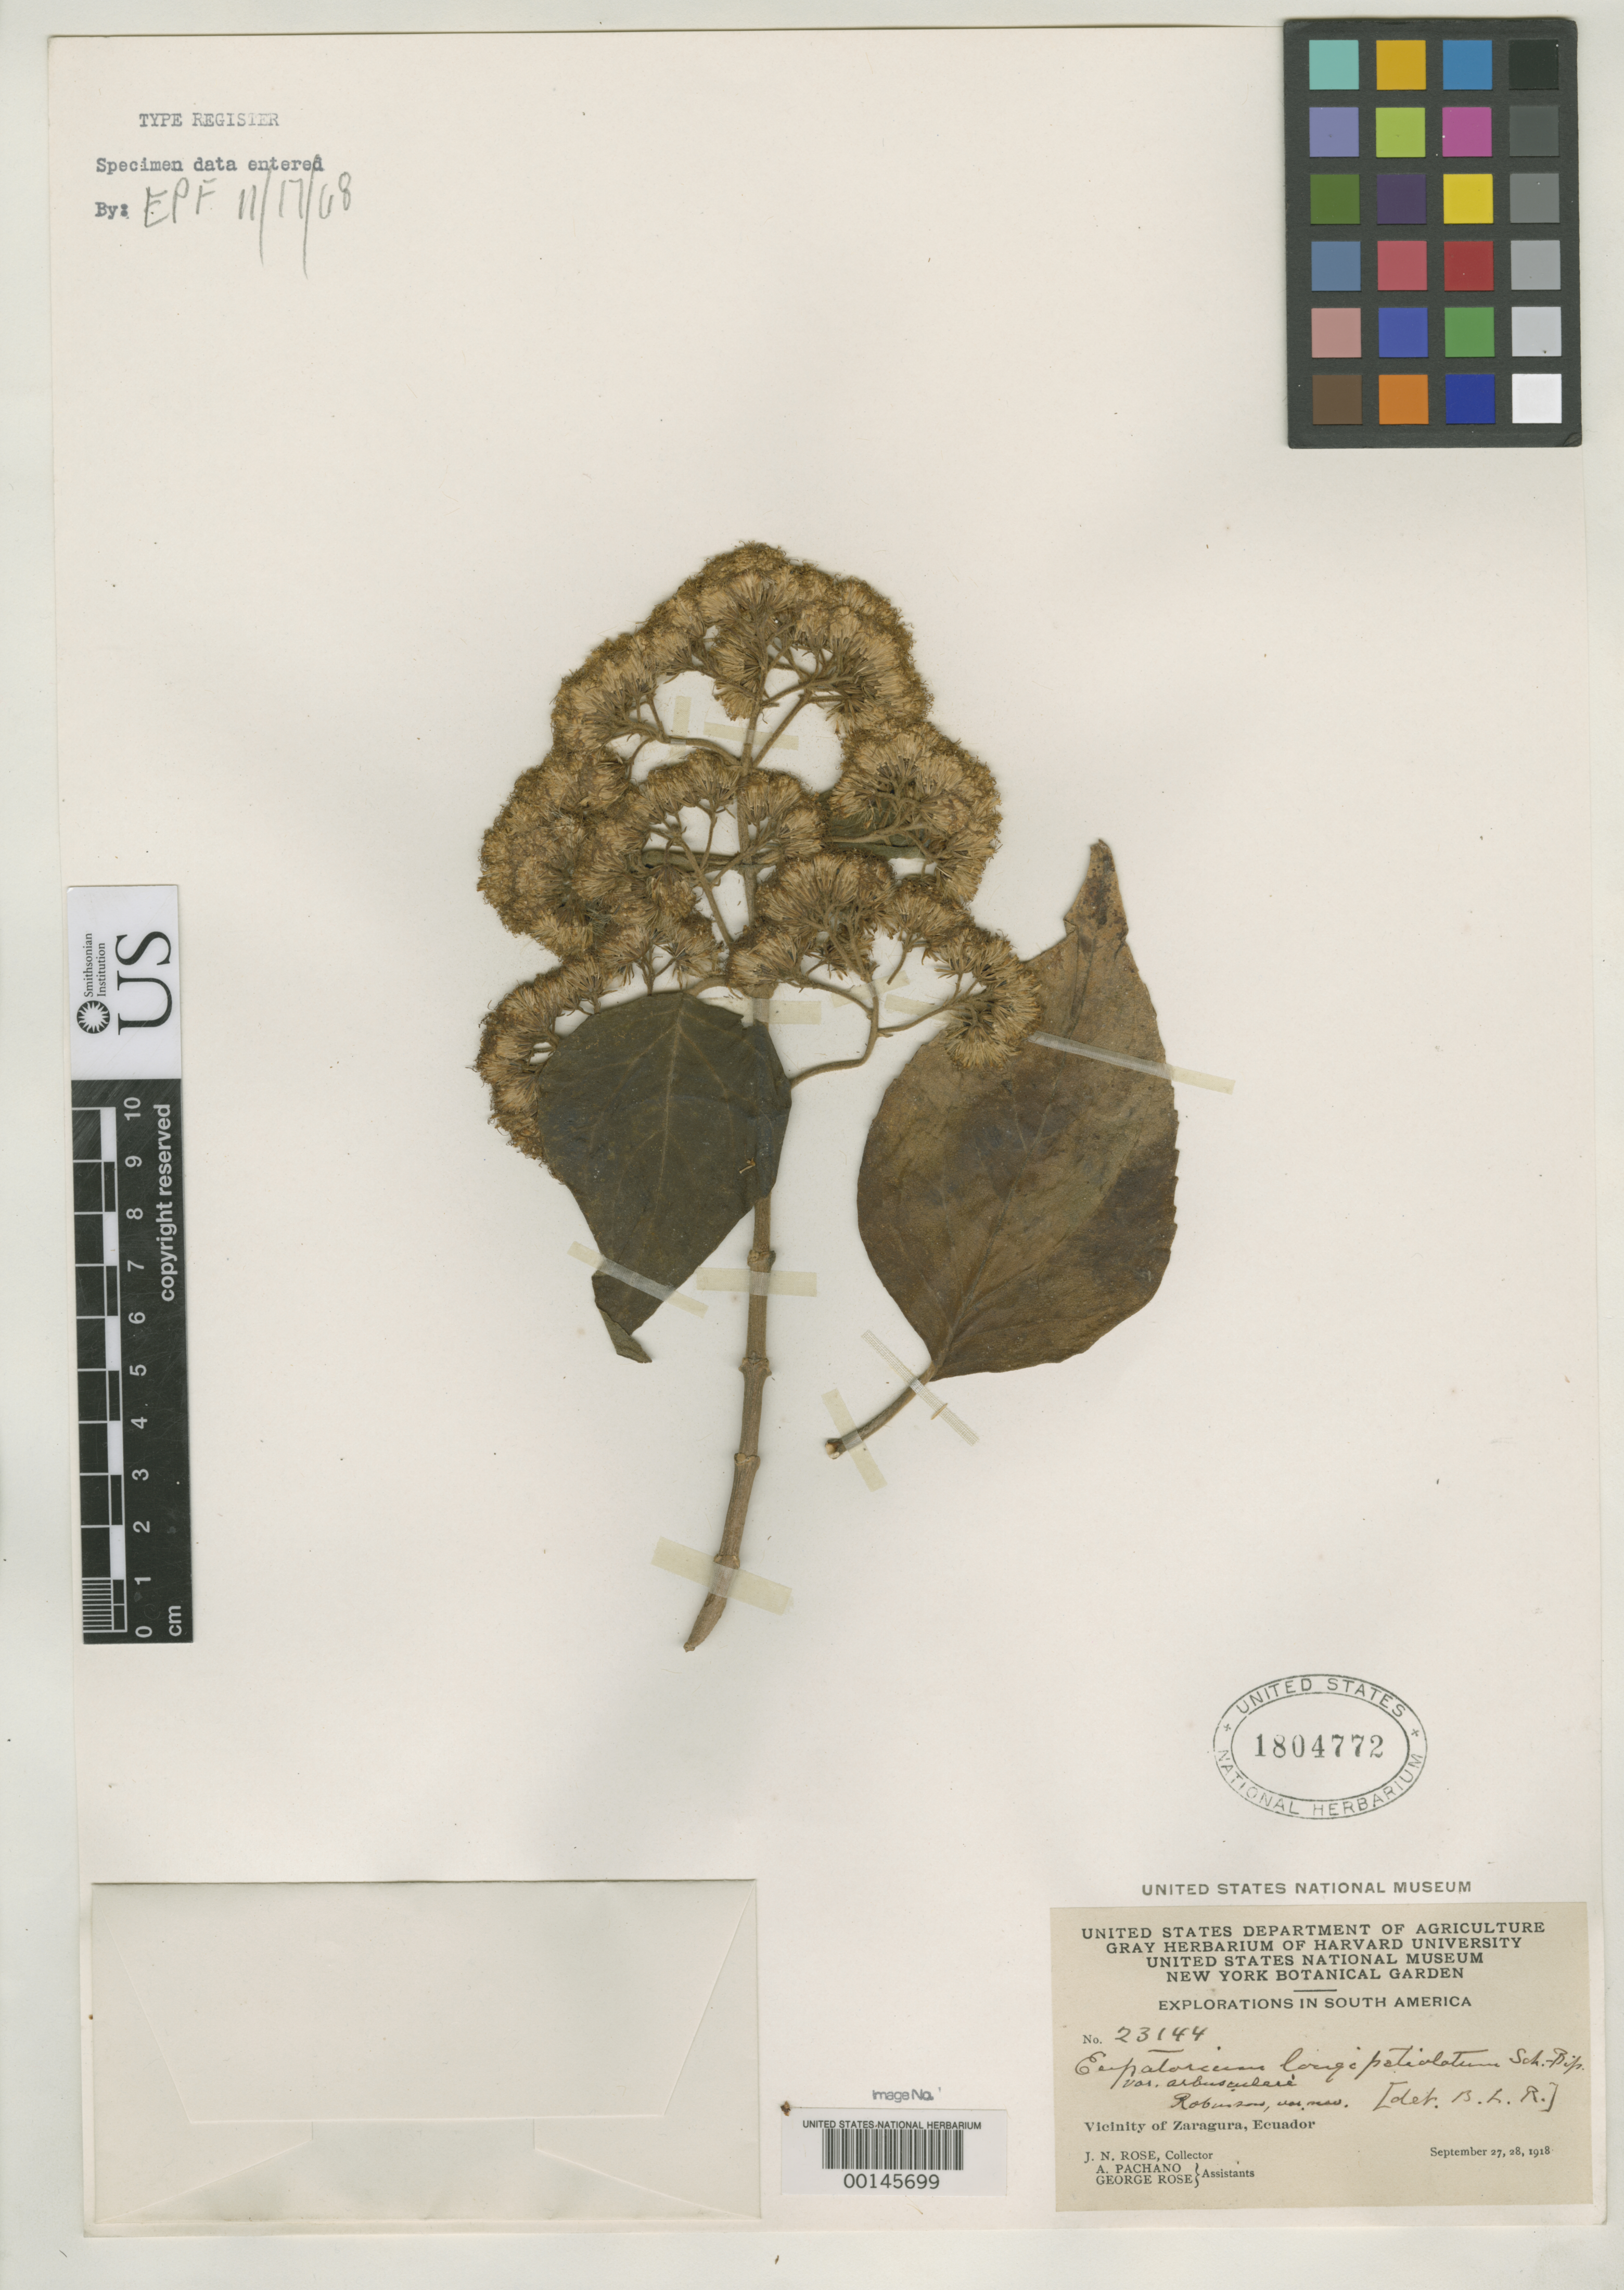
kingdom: Plantae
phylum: Tracheophyta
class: Magnoliopsida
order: Asterales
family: Asteraceae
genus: Eupatorium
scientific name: Eupatorium longipetiolatum var. arbusculare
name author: B.L. Rob.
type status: Isotype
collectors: J. N. Rose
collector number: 23144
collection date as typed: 27 Sep 1918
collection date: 1918-09-27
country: Ecuador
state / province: Loja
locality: Zaragura.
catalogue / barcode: US 1804772